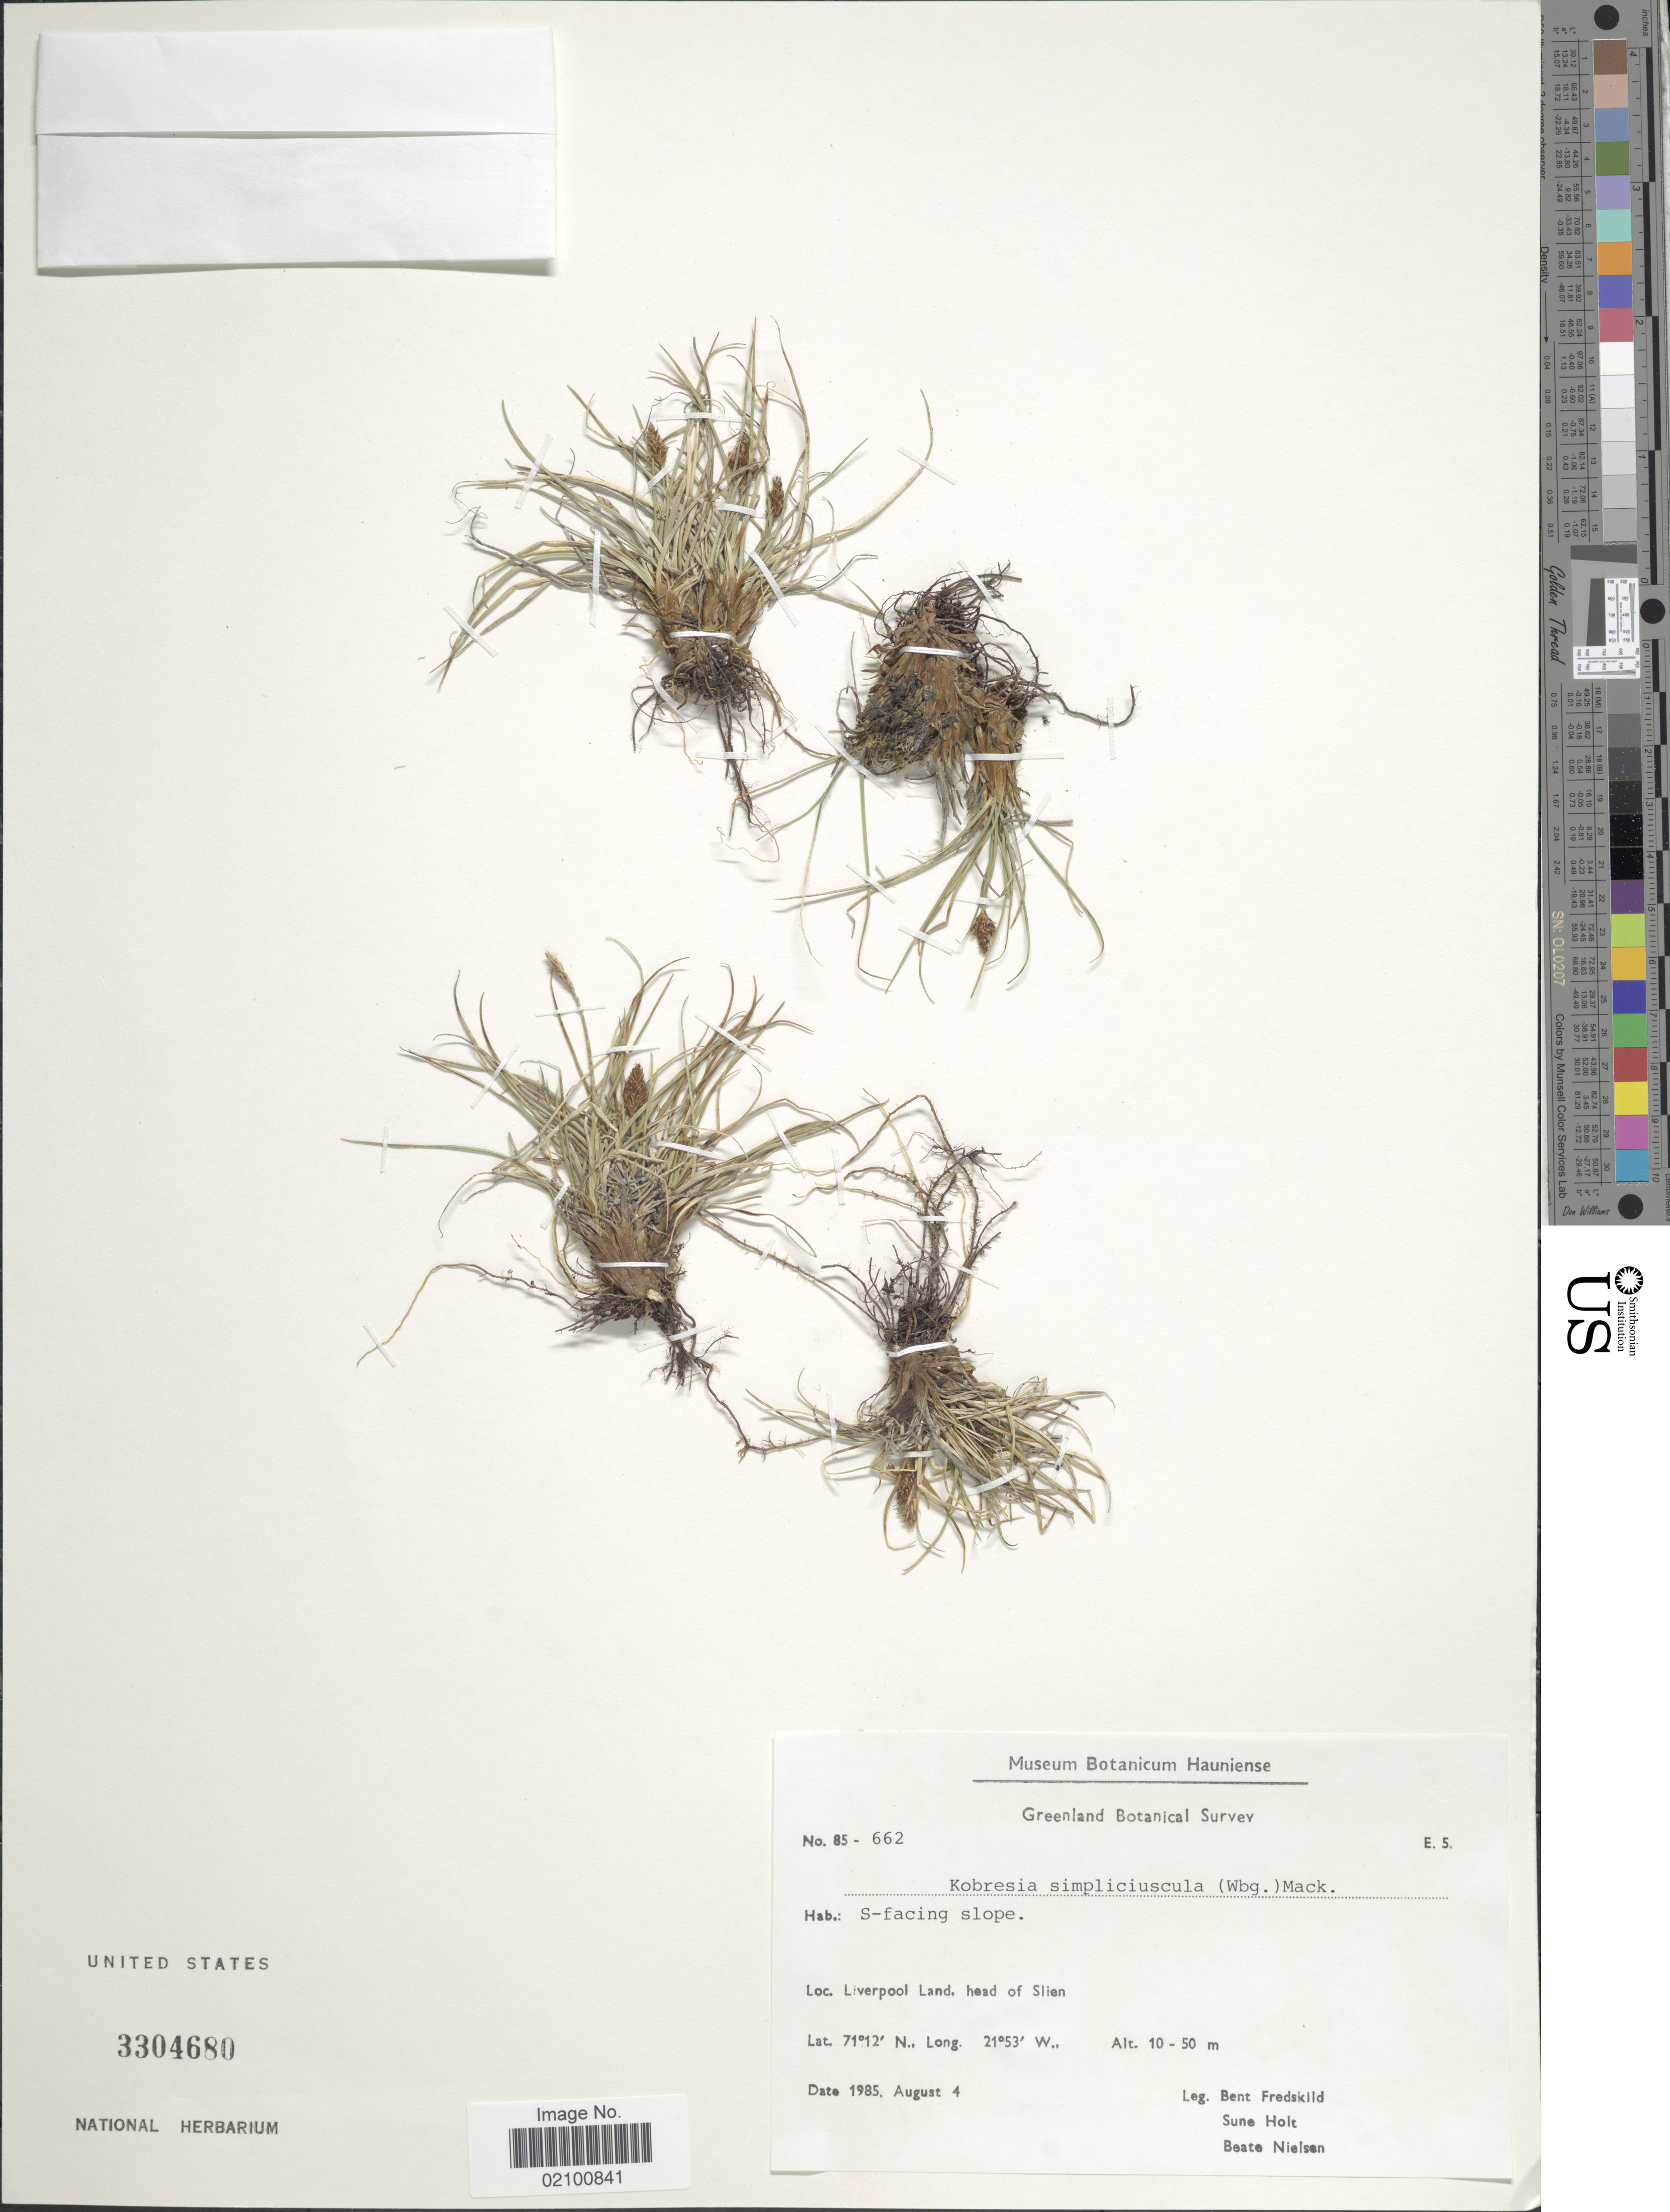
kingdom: Plantae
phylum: Tracheophyta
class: Liliopsida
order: Poales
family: Cyperaceae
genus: Carex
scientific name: Carex simpliciuscula subsp. simpliciuscula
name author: Wahlenb.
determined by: Strong, M. T., (US), Smithsonian Institution - National Museum of Natural History (UNITED STATES)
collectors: B. Fredskild, S. Holt & B. Nielsen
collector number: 85-662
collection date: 1985-08-04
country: Greenland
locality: Liverpool Land, head of Slien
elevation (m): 10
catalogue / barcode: US 3304680